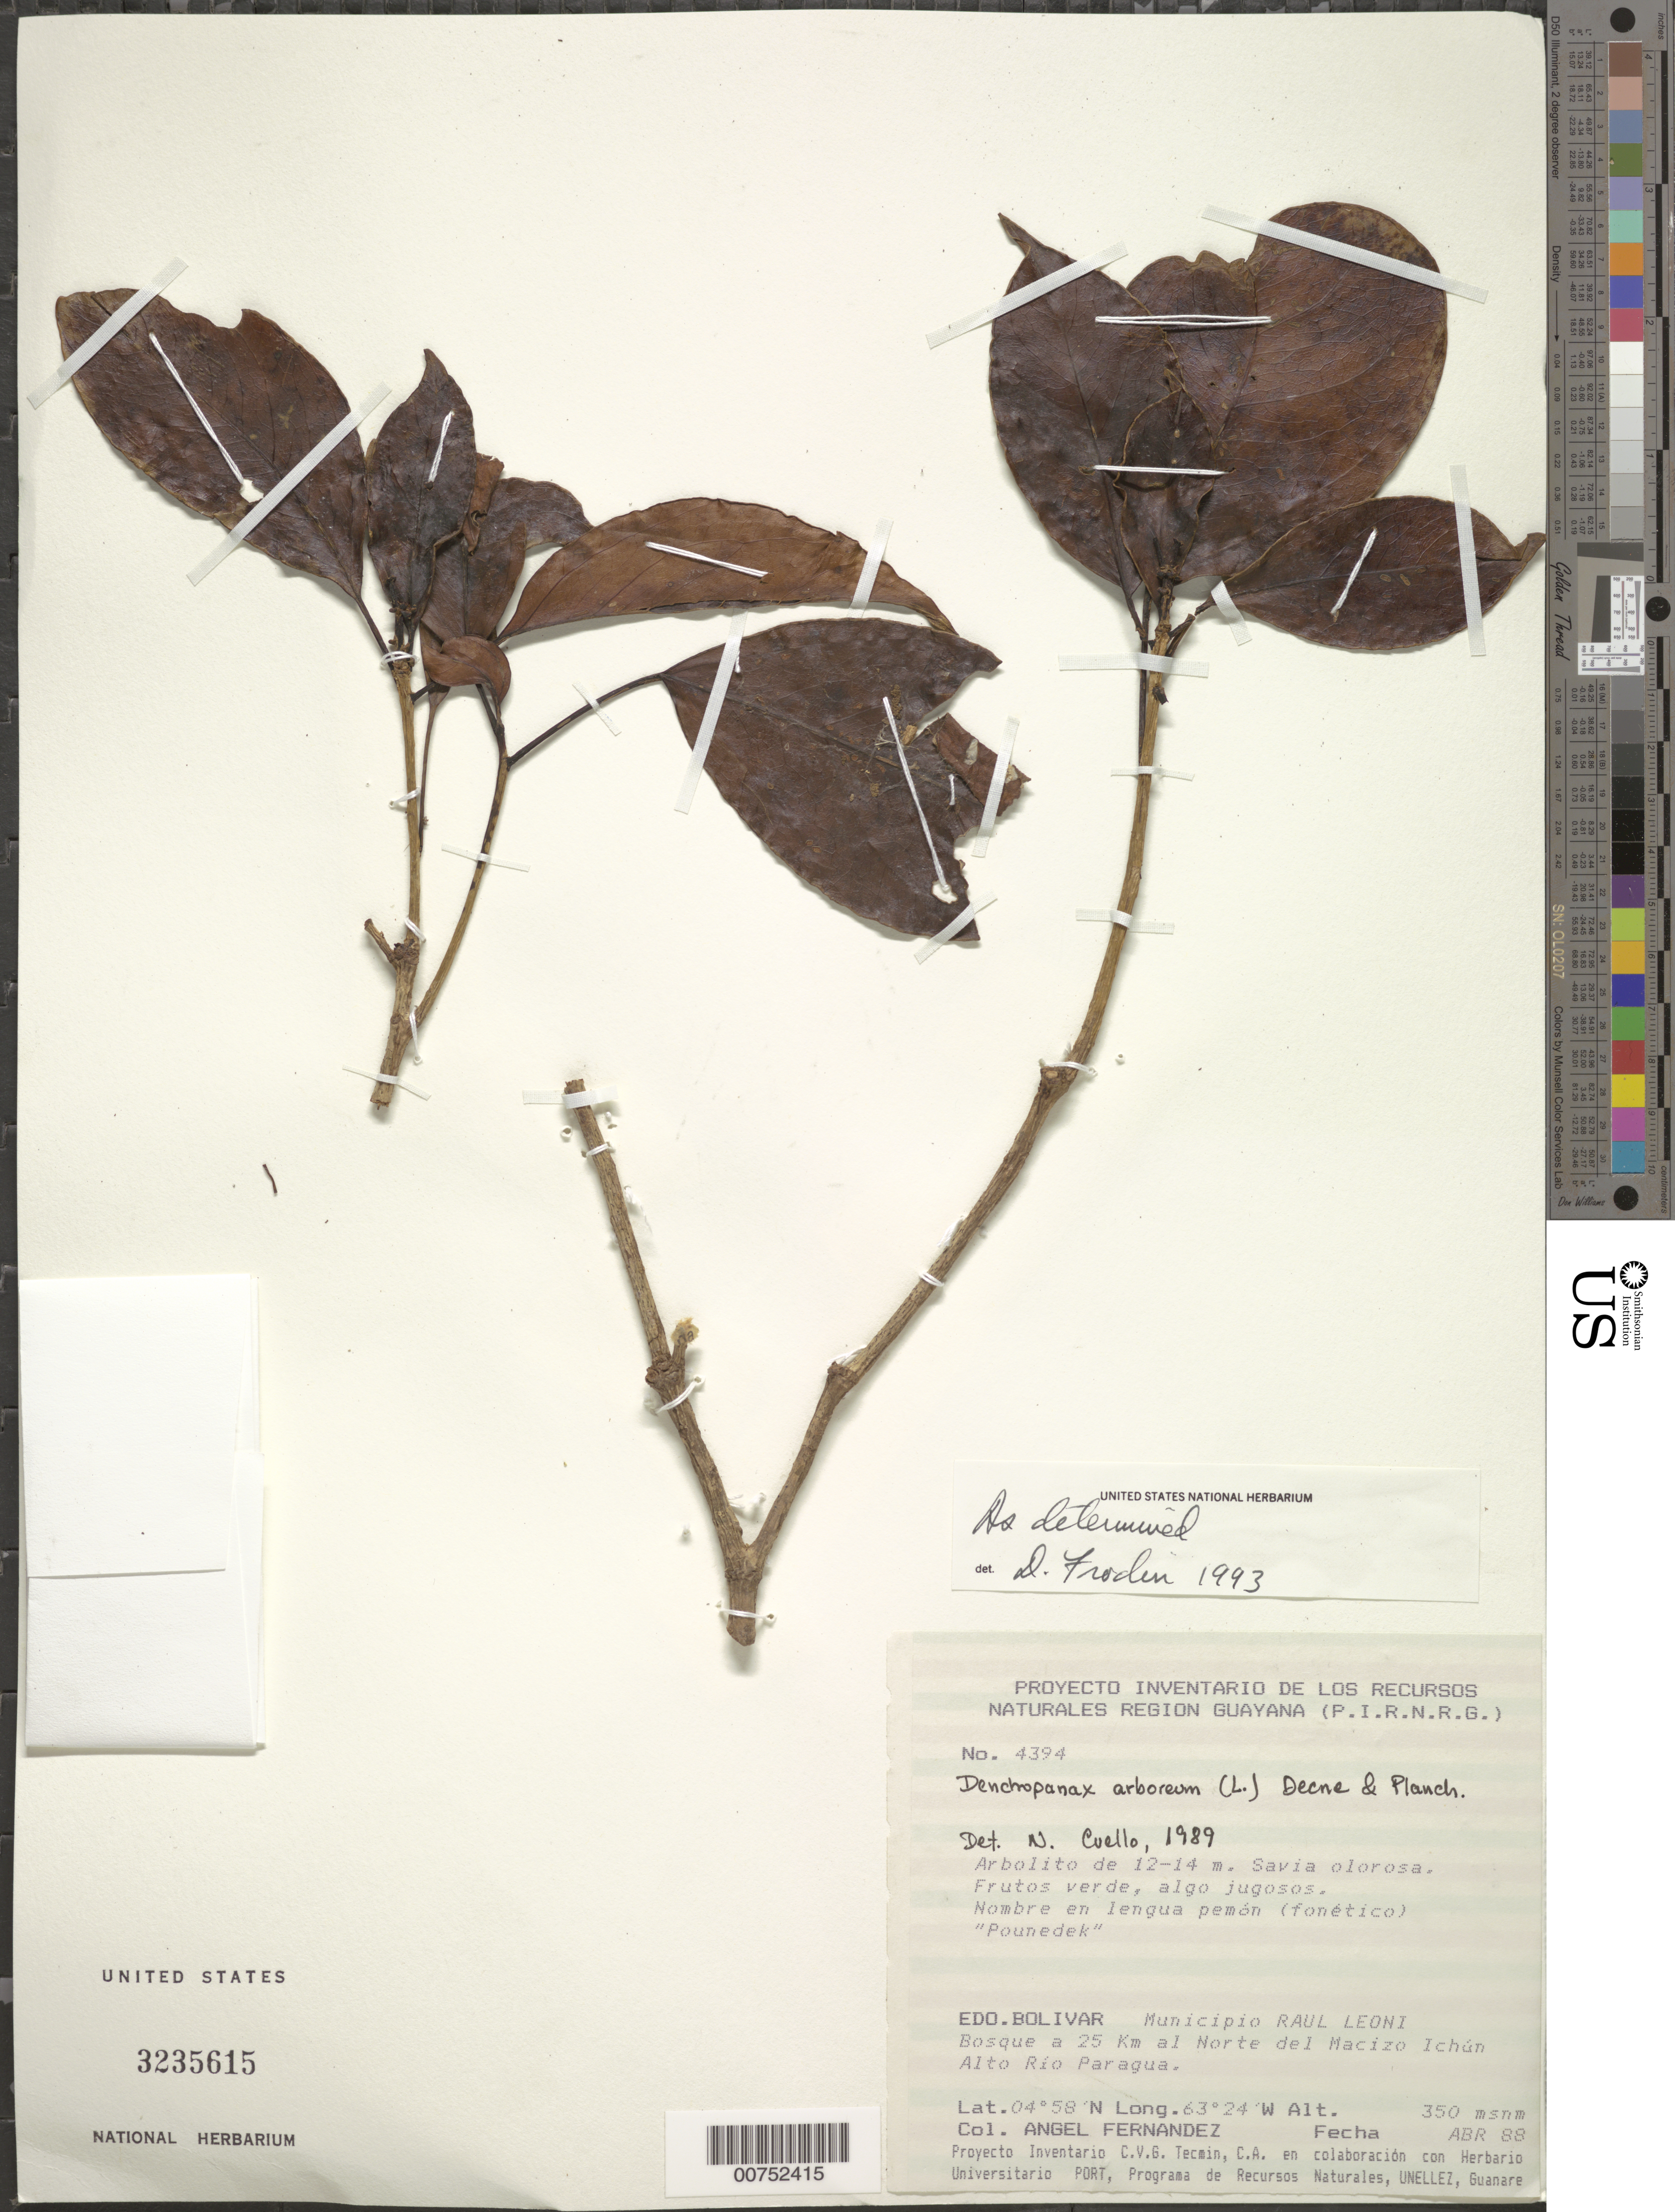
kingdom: Plantae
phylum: Tracheophyta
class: Magnoliopsida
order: Apiales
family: Araliaceae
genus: Dendropanax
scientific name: Dendropanax arboreus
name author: (L.) Decne. & Planch.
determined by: Frodin, D. G.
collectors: A. Fernández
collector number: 4394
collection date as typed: Apr-88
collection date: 1988-04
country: Venezuela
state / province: Bolívar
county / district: Angostura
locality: Mun. Raúl Leoni [=Angostura], 25 km N del Macizo Ichún, alto Río Paragua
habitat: Forest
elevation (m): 350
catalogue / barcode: US 3235615